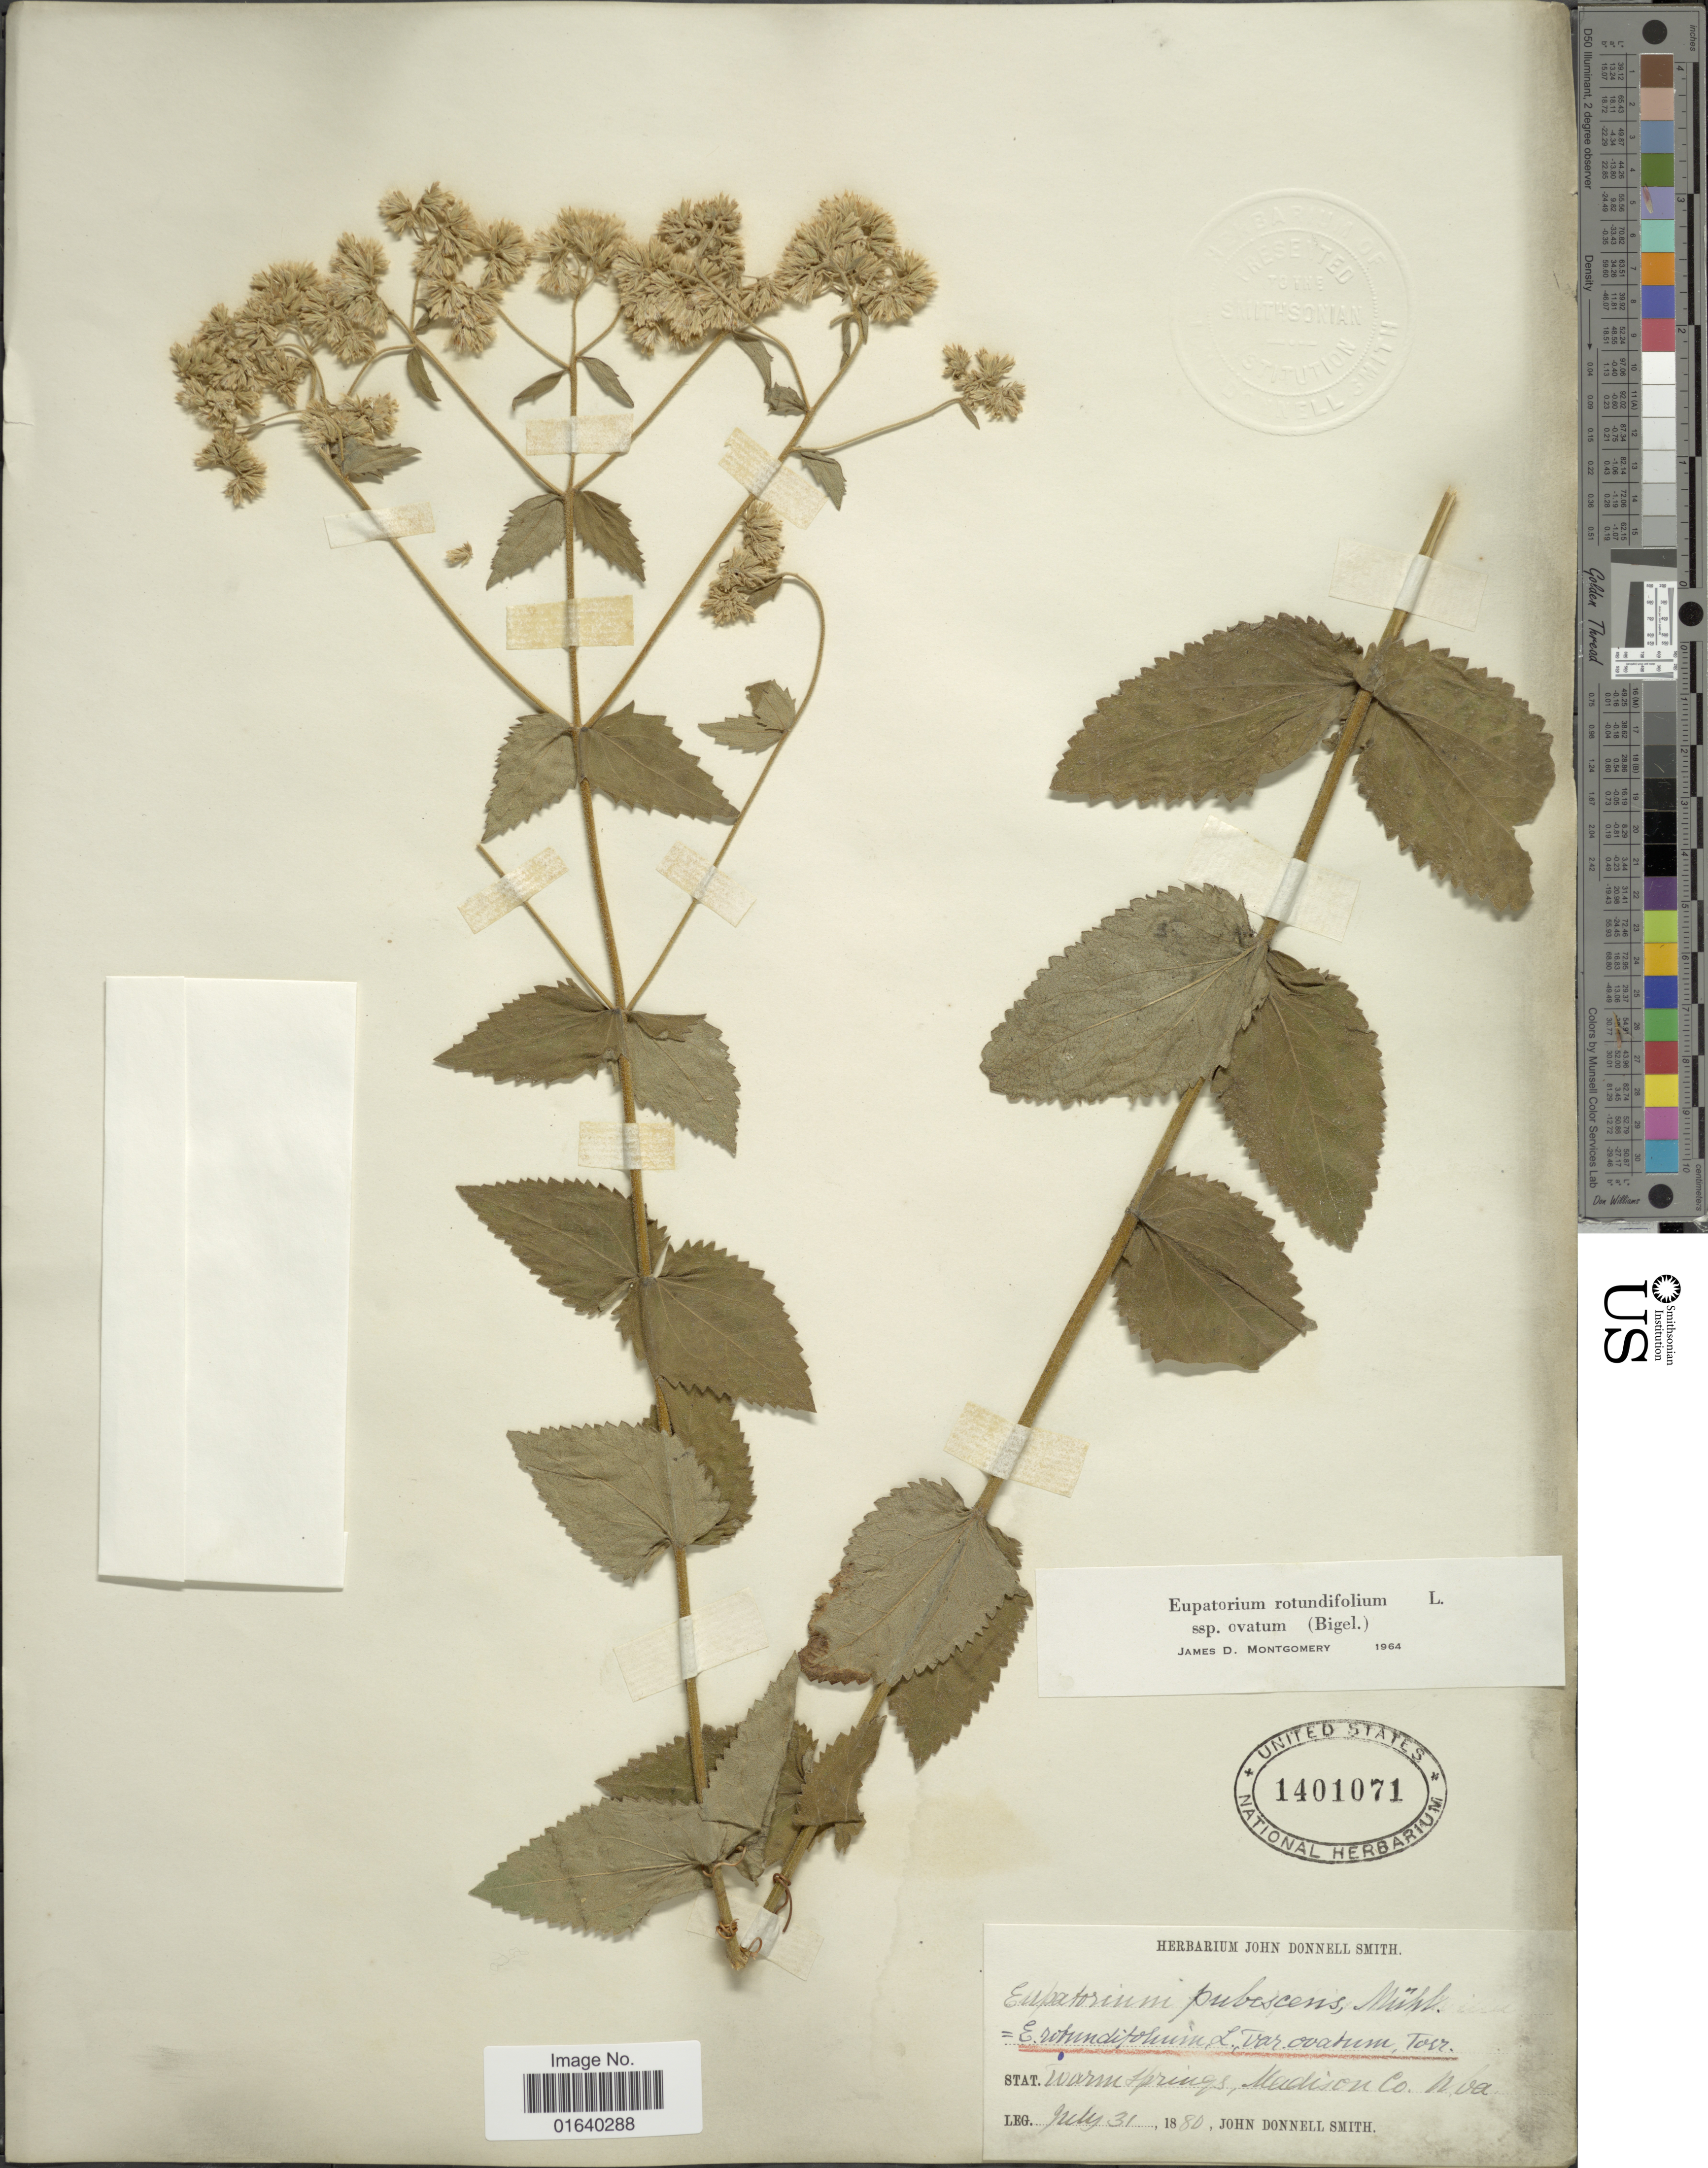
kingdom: Plantae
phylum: Tracheophyta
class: Magnoliopsida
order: Asterales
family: Asteraceae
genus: Eupatorium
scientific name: Eupatorium rotundifolium var. ovatum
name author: (Bigelow) J.D. Montgom. & Fairbrothers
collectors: J. Donnell Smith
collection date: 1880-07-31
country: United States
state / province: Virginia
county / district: Madison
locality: Warm springs,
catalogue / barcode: US 1401071